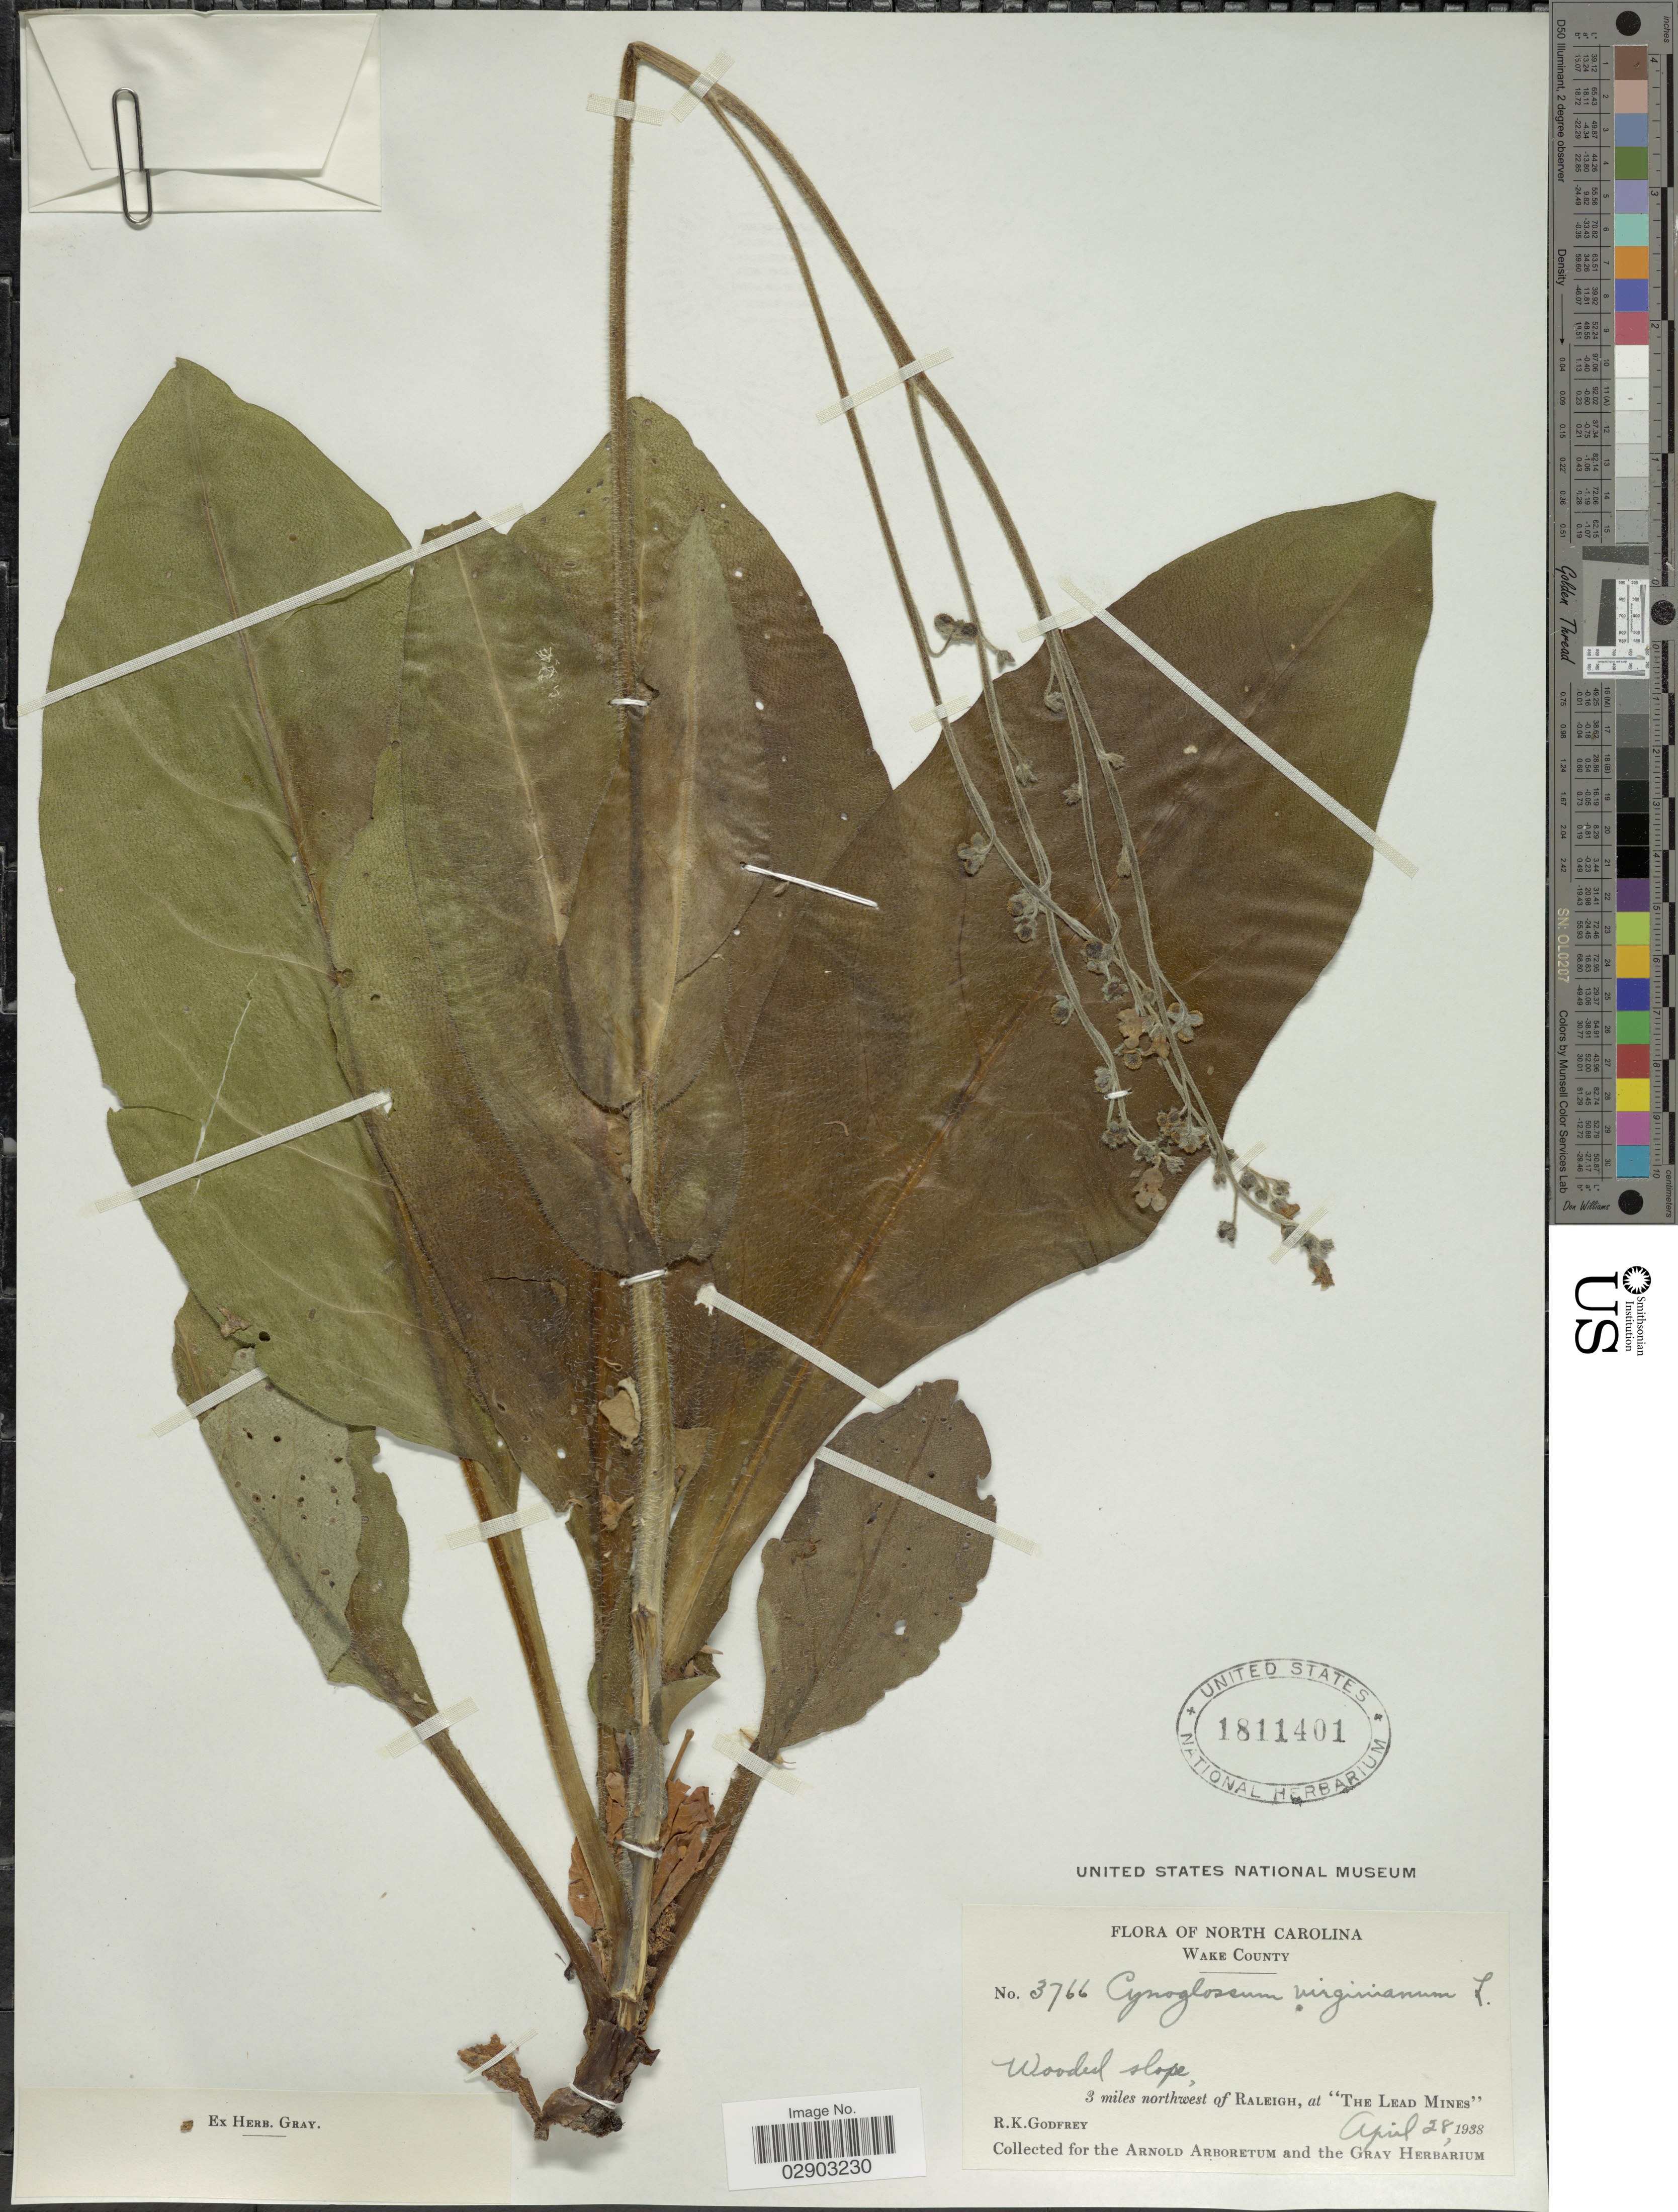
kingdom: Plantae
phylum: Tracheophyta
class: Magnoliopsida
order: Boraginales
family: Boraginaceae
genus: Cynoglossum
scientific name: Cynoglossum virginianum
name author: L.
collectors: R. K. Godfrey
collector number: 3766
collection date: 1938-04-28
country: United States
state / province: North Carolina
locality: Wake County. 3 miles northwest of Raleigh, at "The Lead Mines".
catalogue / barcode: US 1811401